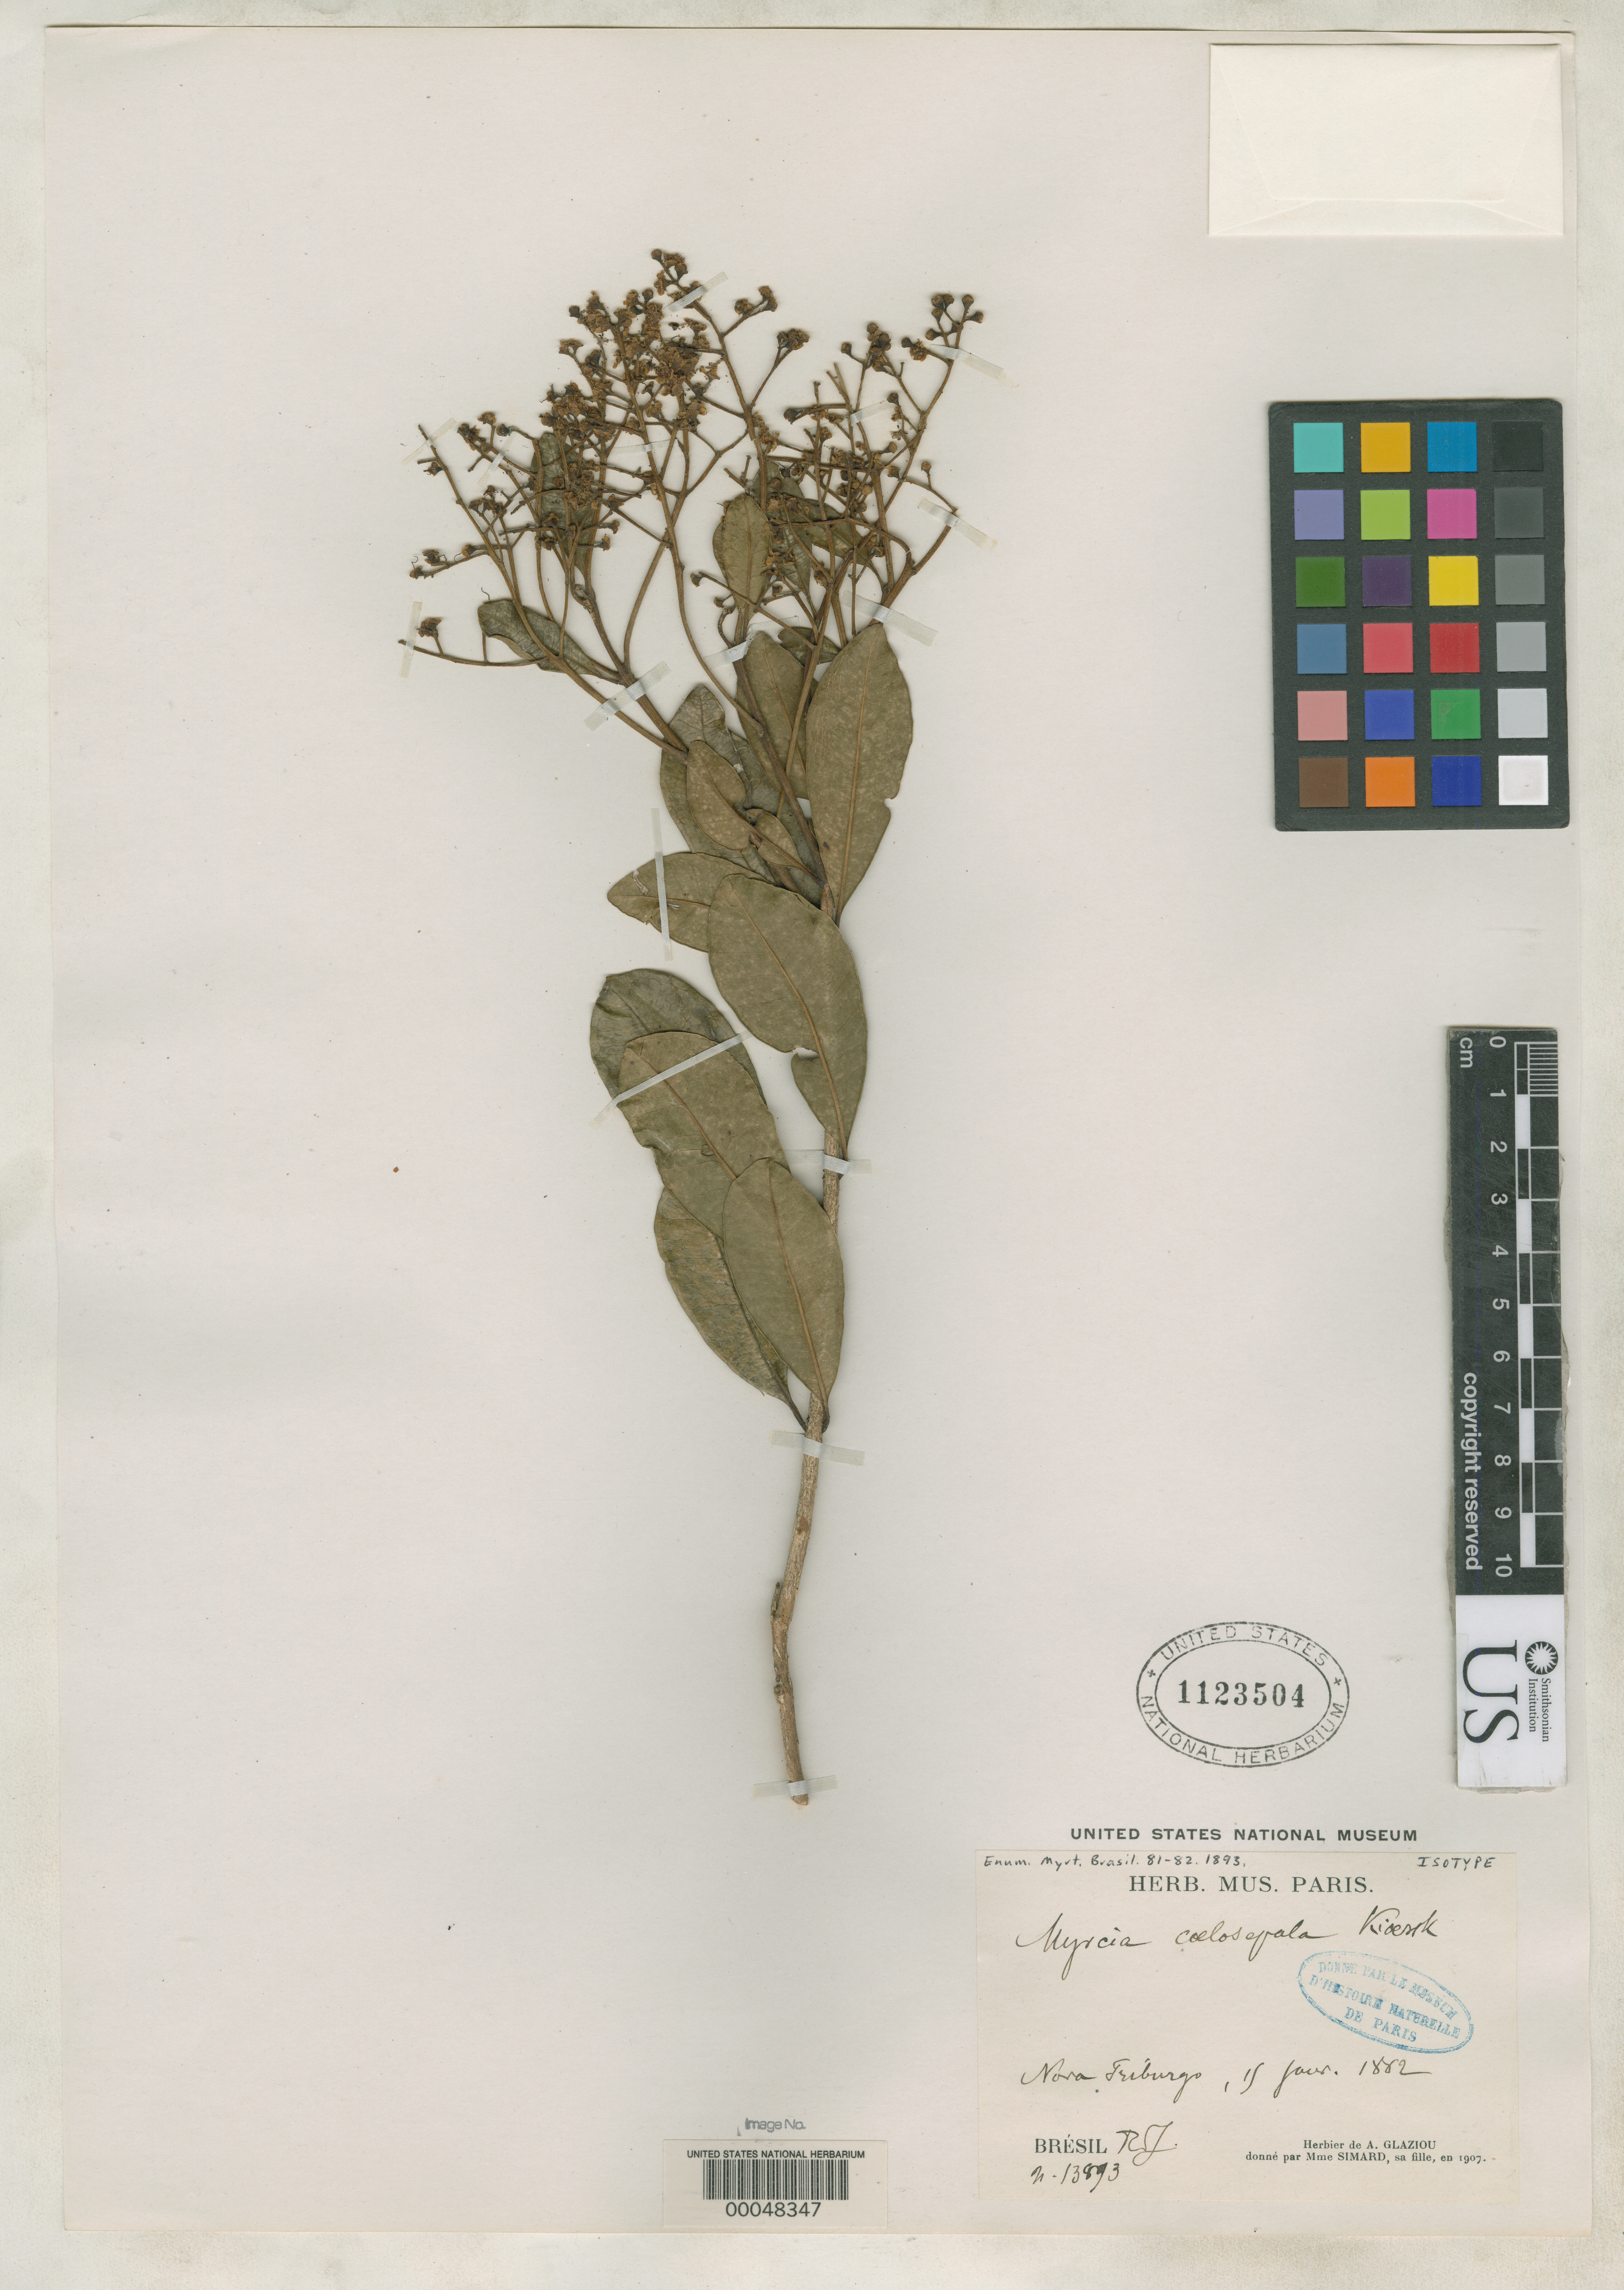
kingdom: Plantae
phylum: Tracheophyta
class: Magnoliopsida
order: Myrtales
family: Myrtaceae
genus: Myrcia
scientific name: Myrcia coelosepala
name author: Kiaersk.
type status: Isotype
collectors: ex herb. Glaziou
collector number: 13893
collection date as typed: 11 Jan 1882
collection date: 1882-01-11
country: Brazil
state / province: Rio de Janeiro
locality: Novo Friburgo.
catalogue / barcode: US 1123504